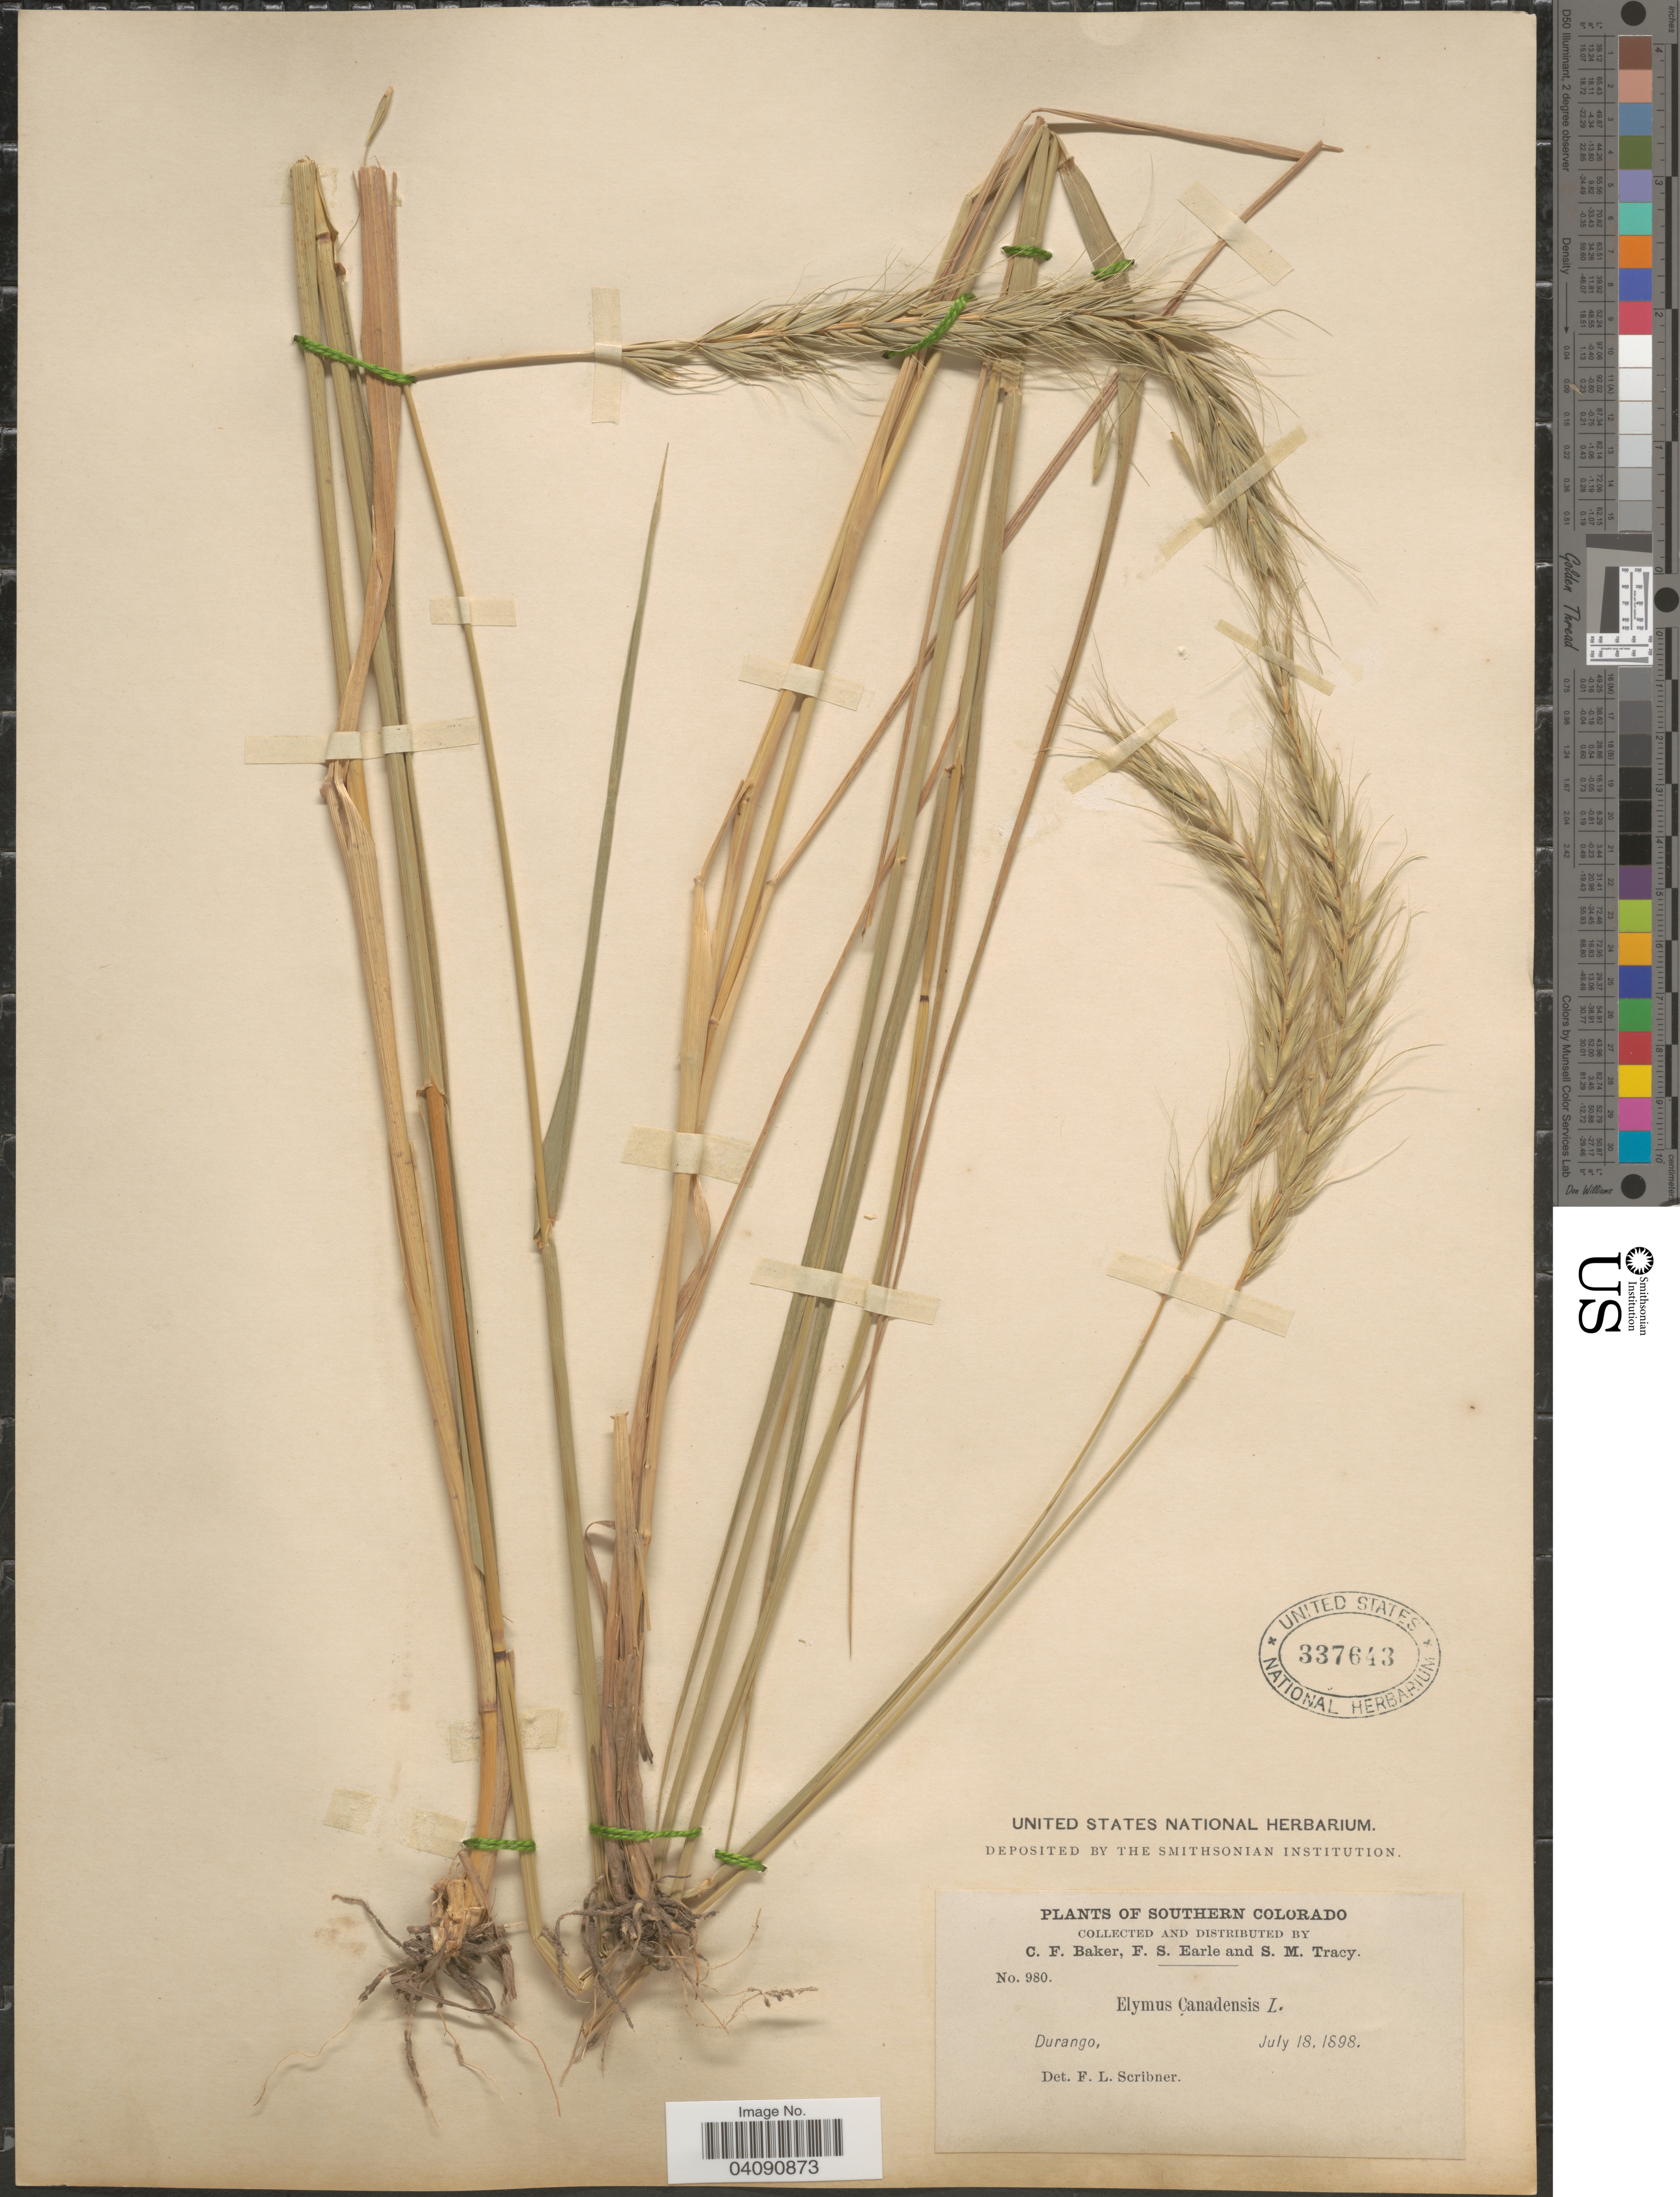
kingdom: Plantae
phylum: Tracheophyta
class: Liliopsida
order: Poales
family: Poaceae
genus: Elymus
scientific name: Elymus canadensis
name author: L.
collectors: C. F. Baker, F. S. Earle & S. M. Tracy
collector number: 980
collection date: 1898-07-18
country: United States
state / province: Colorado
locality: Southern Colorado. Durango.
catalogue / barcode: US 337643